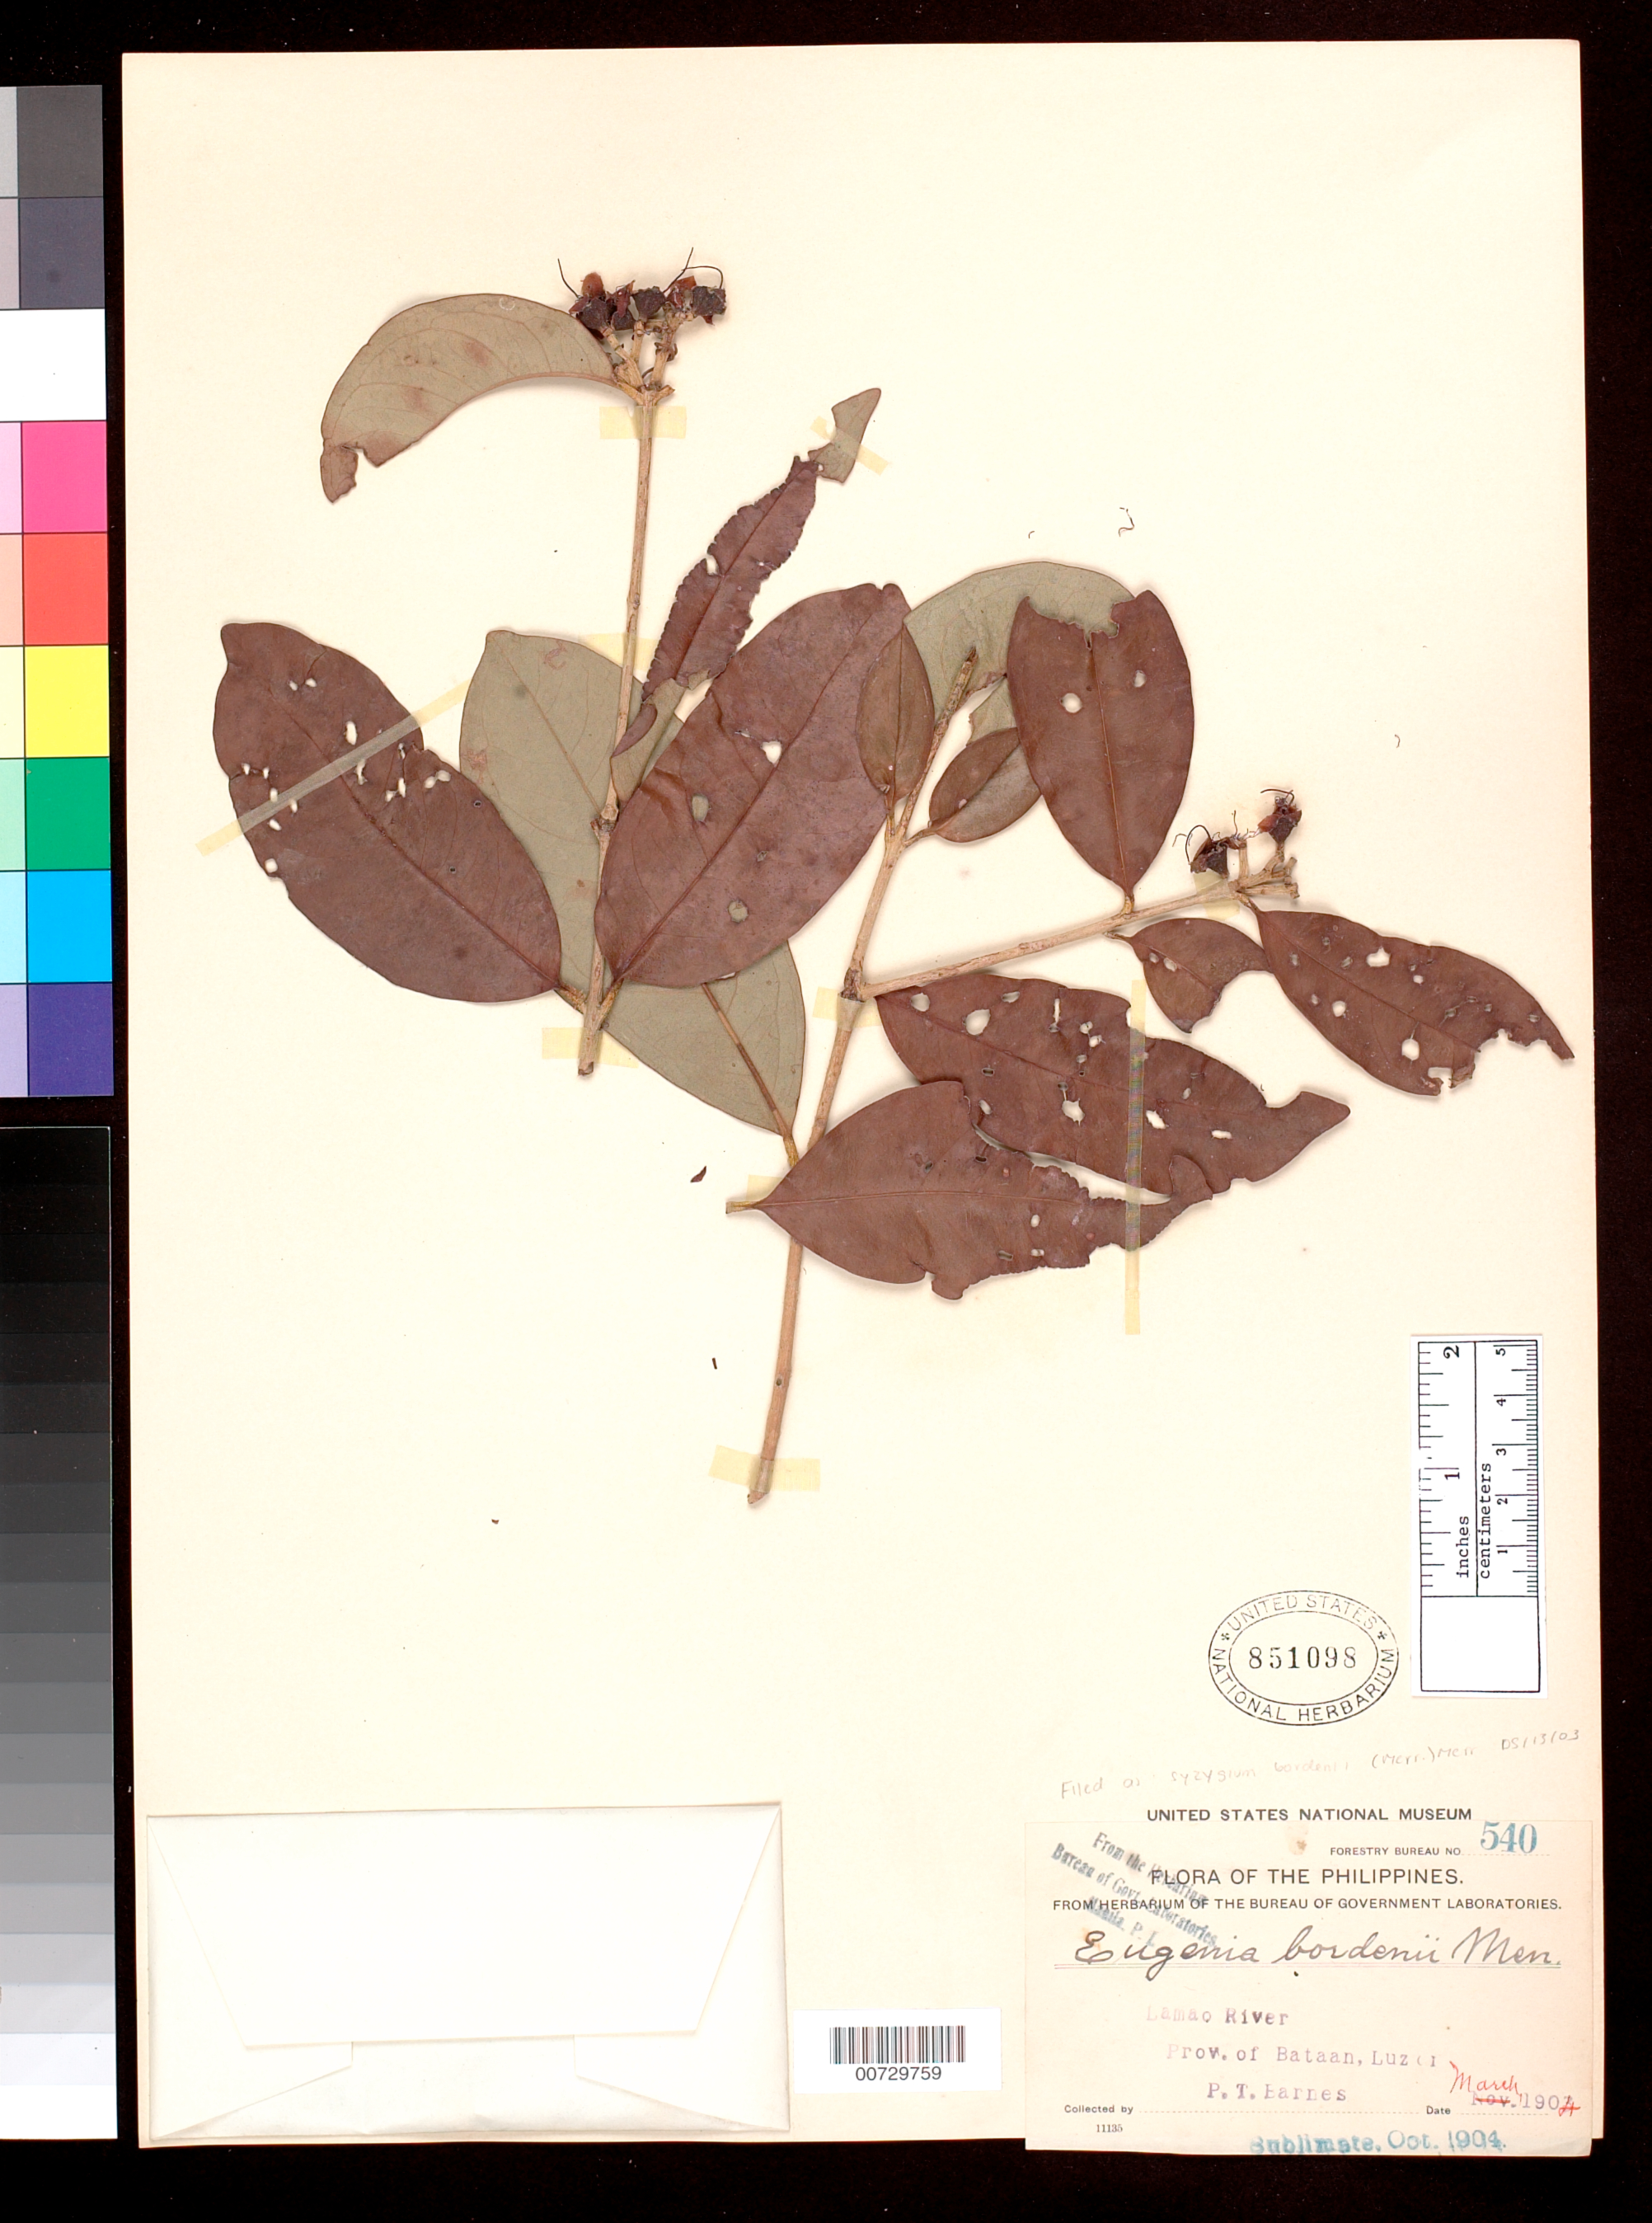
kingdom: Plantae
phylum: Tracheophyta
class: Magnoliopsida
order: Myrtales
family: Myrtaceae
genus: Syzygium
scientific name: Syzygium bordenii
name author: (Merr.) Merr.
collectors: P. Barnes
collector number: For. Bur. 540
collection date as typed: Mar 1904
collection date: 1904-03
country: Philippines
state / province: Central Luzon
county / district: Bataan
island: Luzon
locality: Lamao River, Prov. of Bataan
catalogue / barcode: US 851098